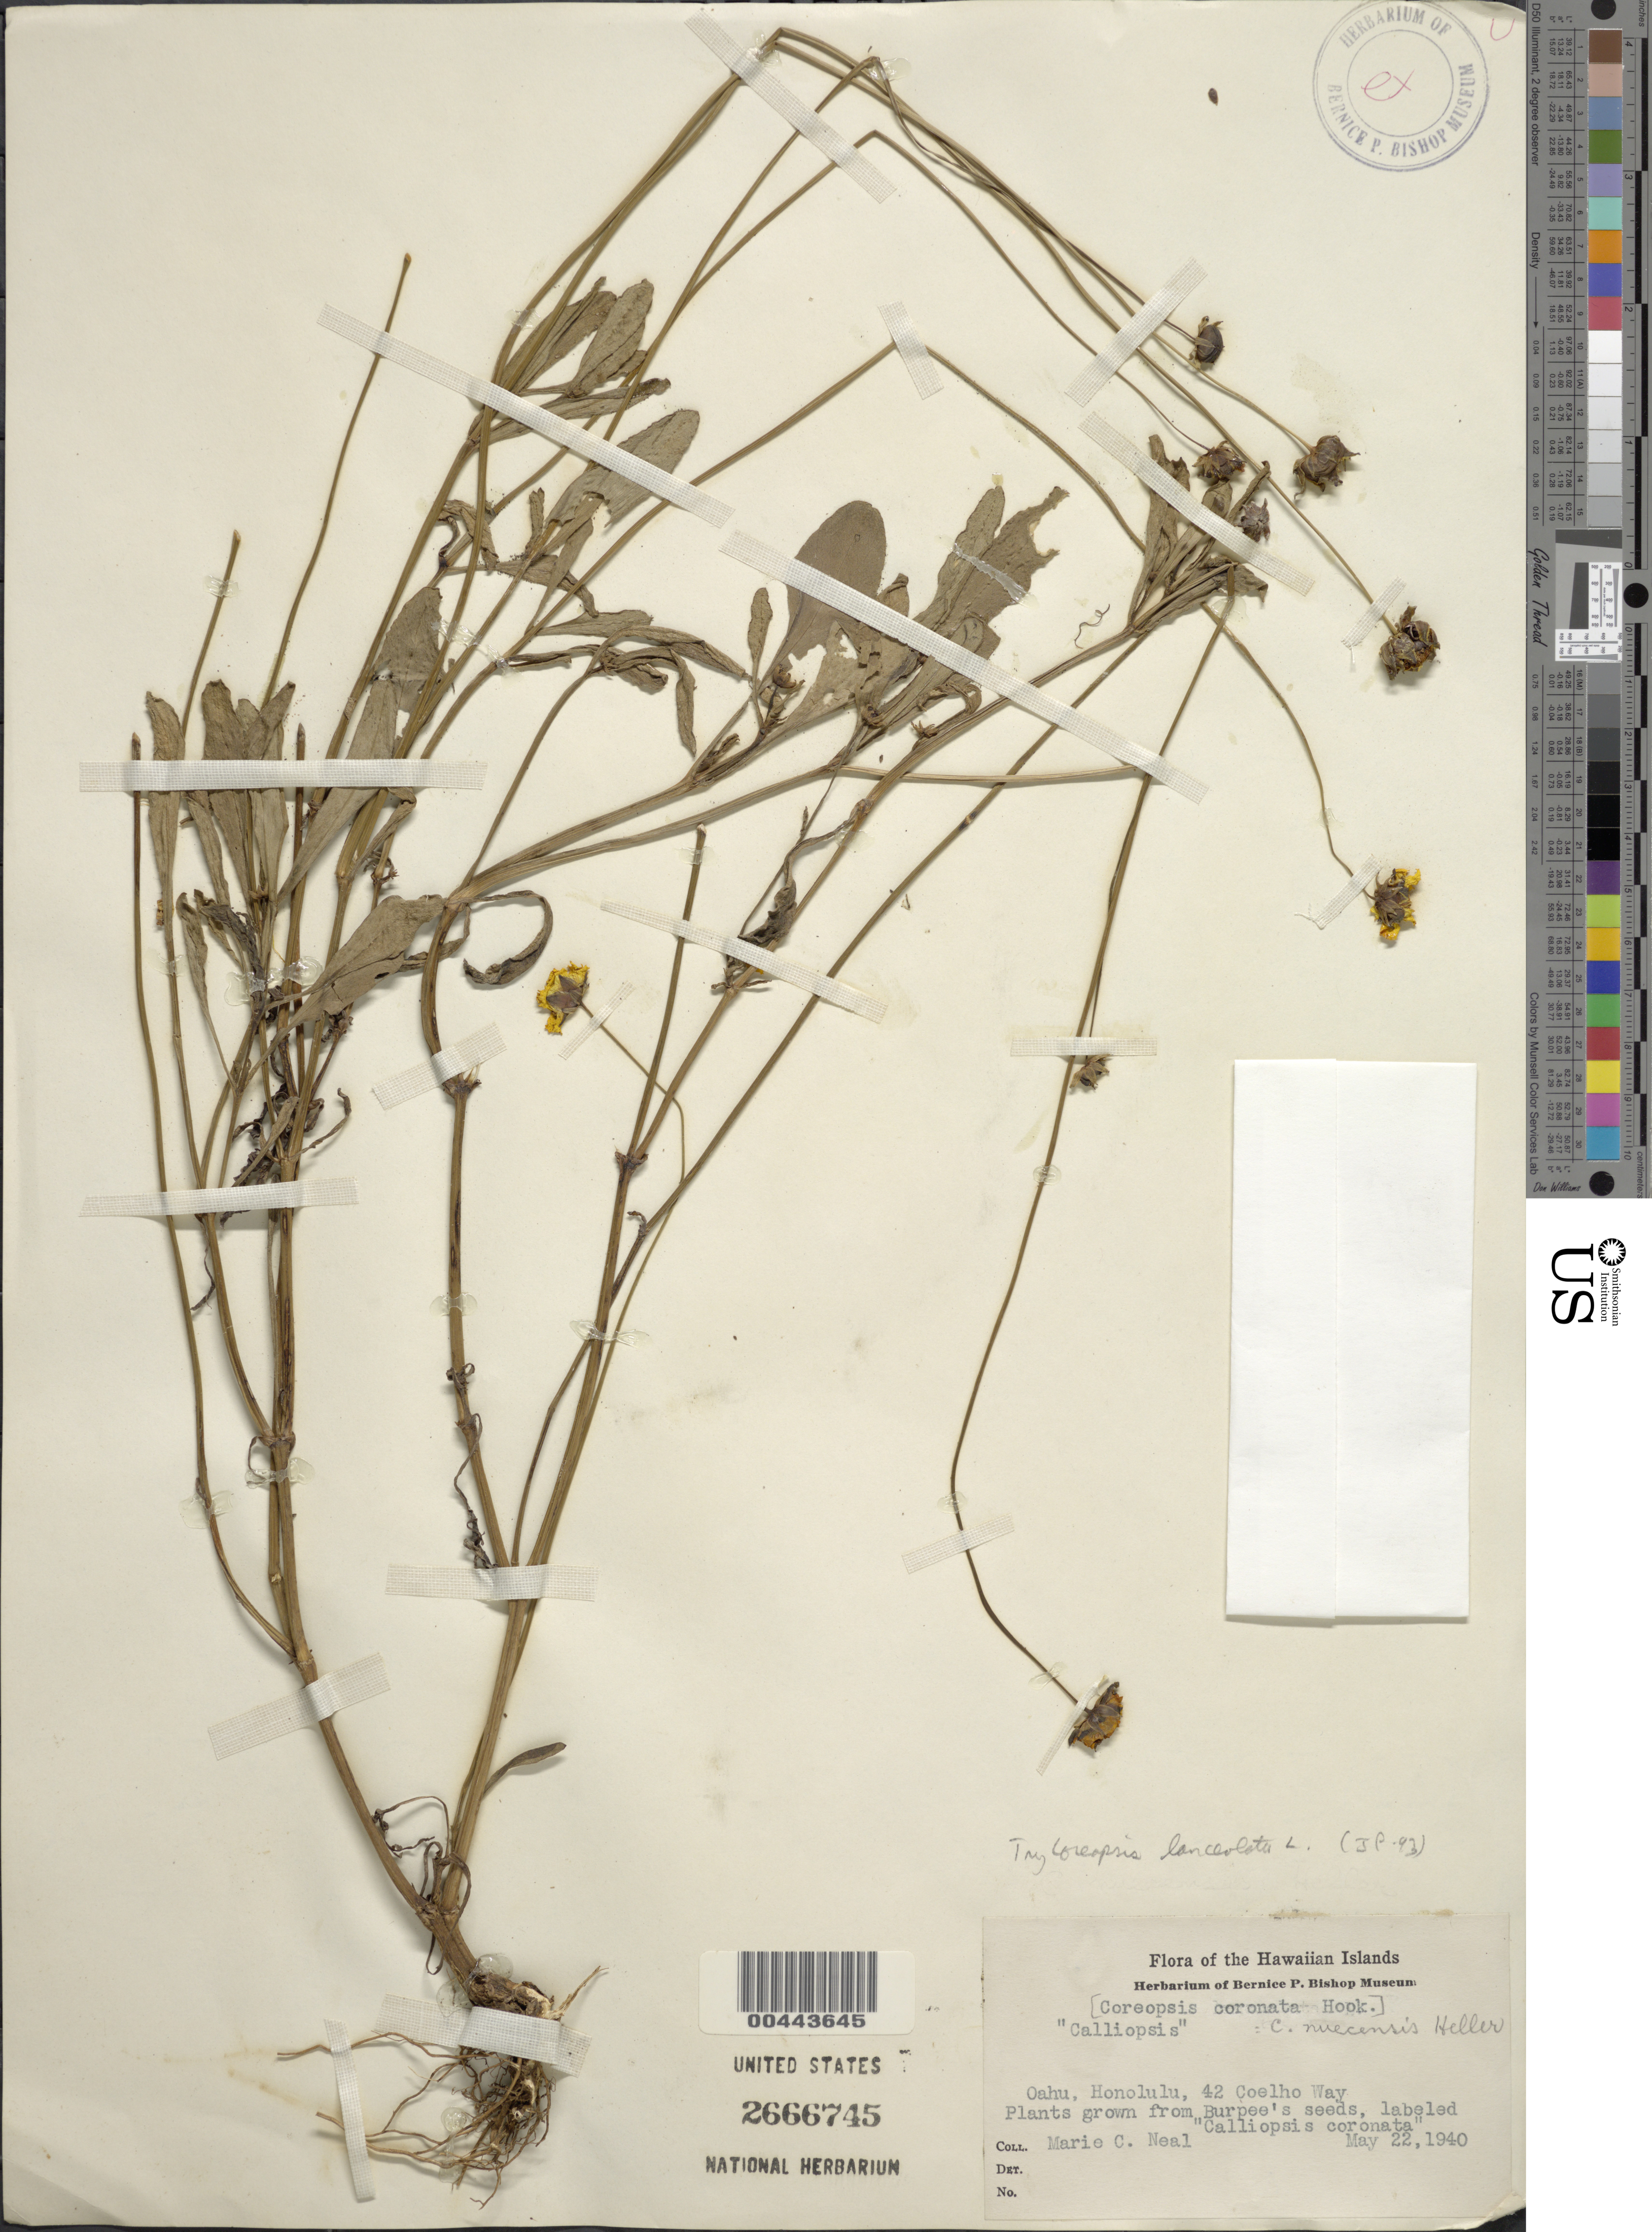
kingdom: Plantae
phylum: Tracheophyta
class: Magnoliopsida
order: Asterales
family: Asteraceae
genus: Coreopsis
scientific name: Coreopsis lanceolata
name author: L.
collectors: W. Ning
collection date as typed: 22 May 1940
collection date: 1940-05-22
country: United States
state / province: Hawaii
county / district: Honolulu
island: Oahu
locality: Honolulu, 42 Coelho Way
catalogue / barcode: US 2666745